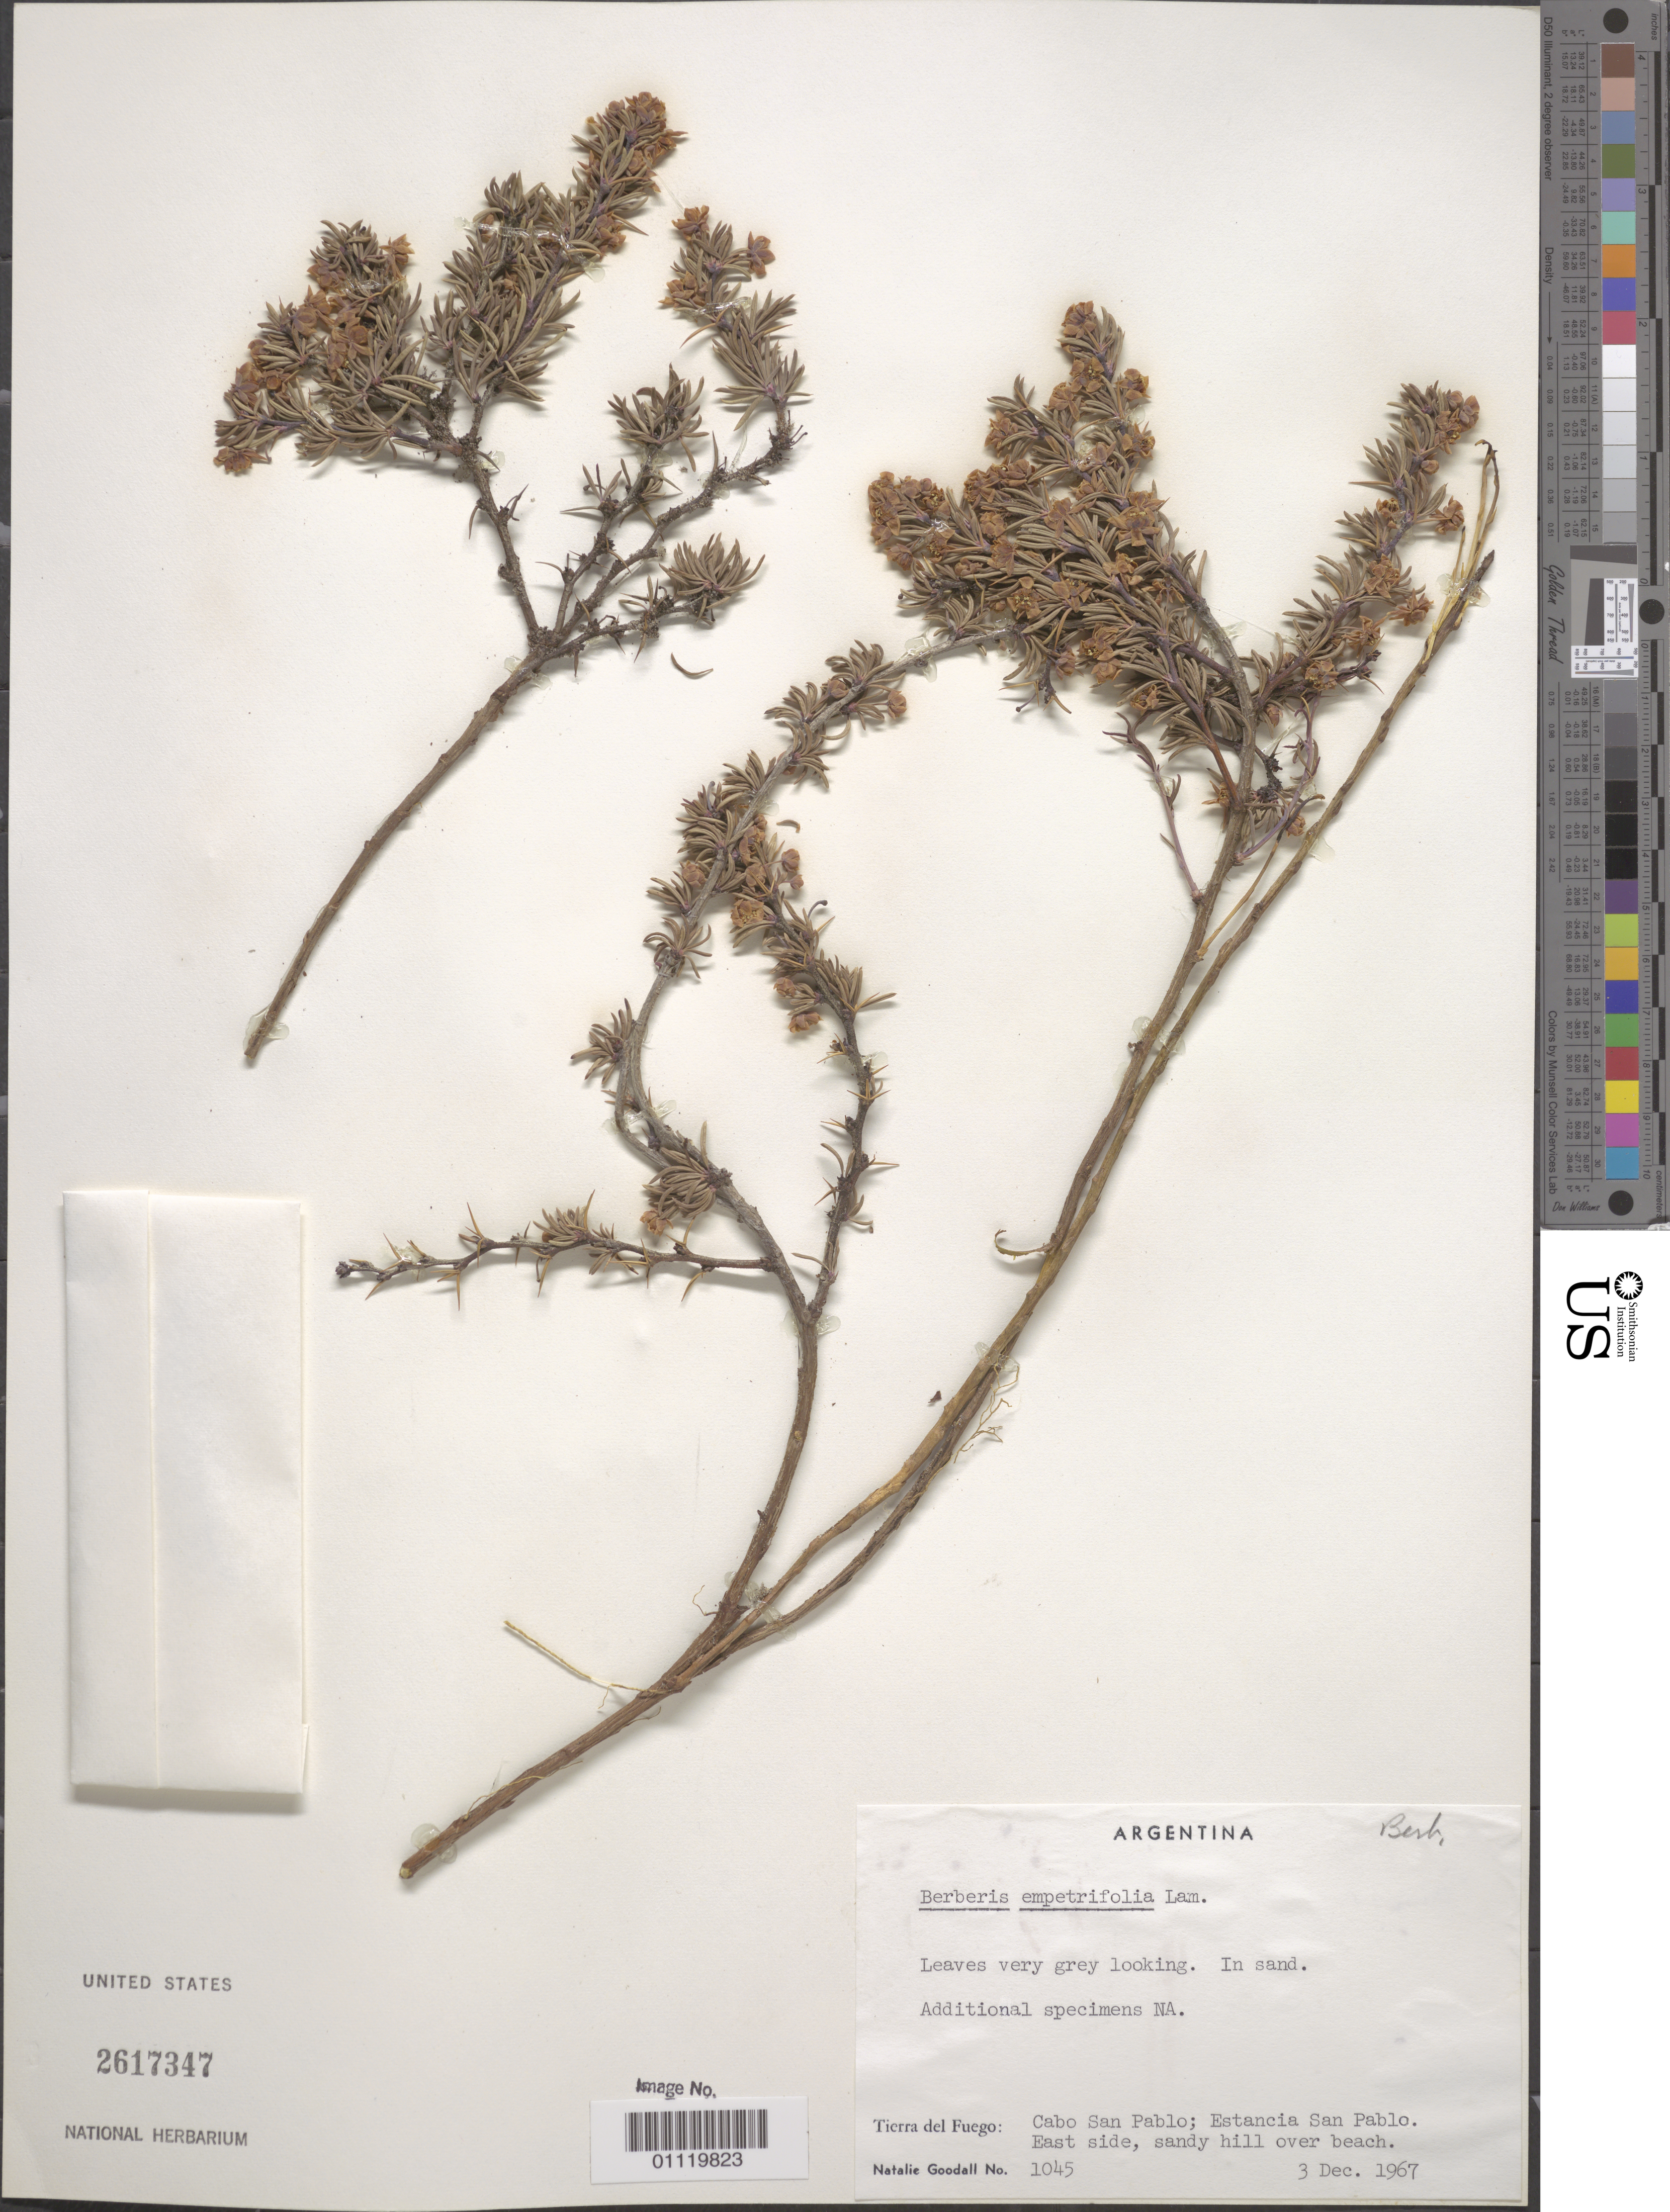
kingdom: Plantae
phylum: Tracheophyta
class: Magnoliopsida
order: Ranunculales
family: Berberidaceae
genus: Berberis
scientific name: Berberis empetrifolia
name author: Lam.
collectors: N. Goodall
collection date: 1967-12-03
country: Argentina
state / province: Catamarca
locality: Tierra del Fuego: Cabo San Pablo, Estancia San Pablo. East side, sandy hill over beach.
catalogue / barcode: US 2617347